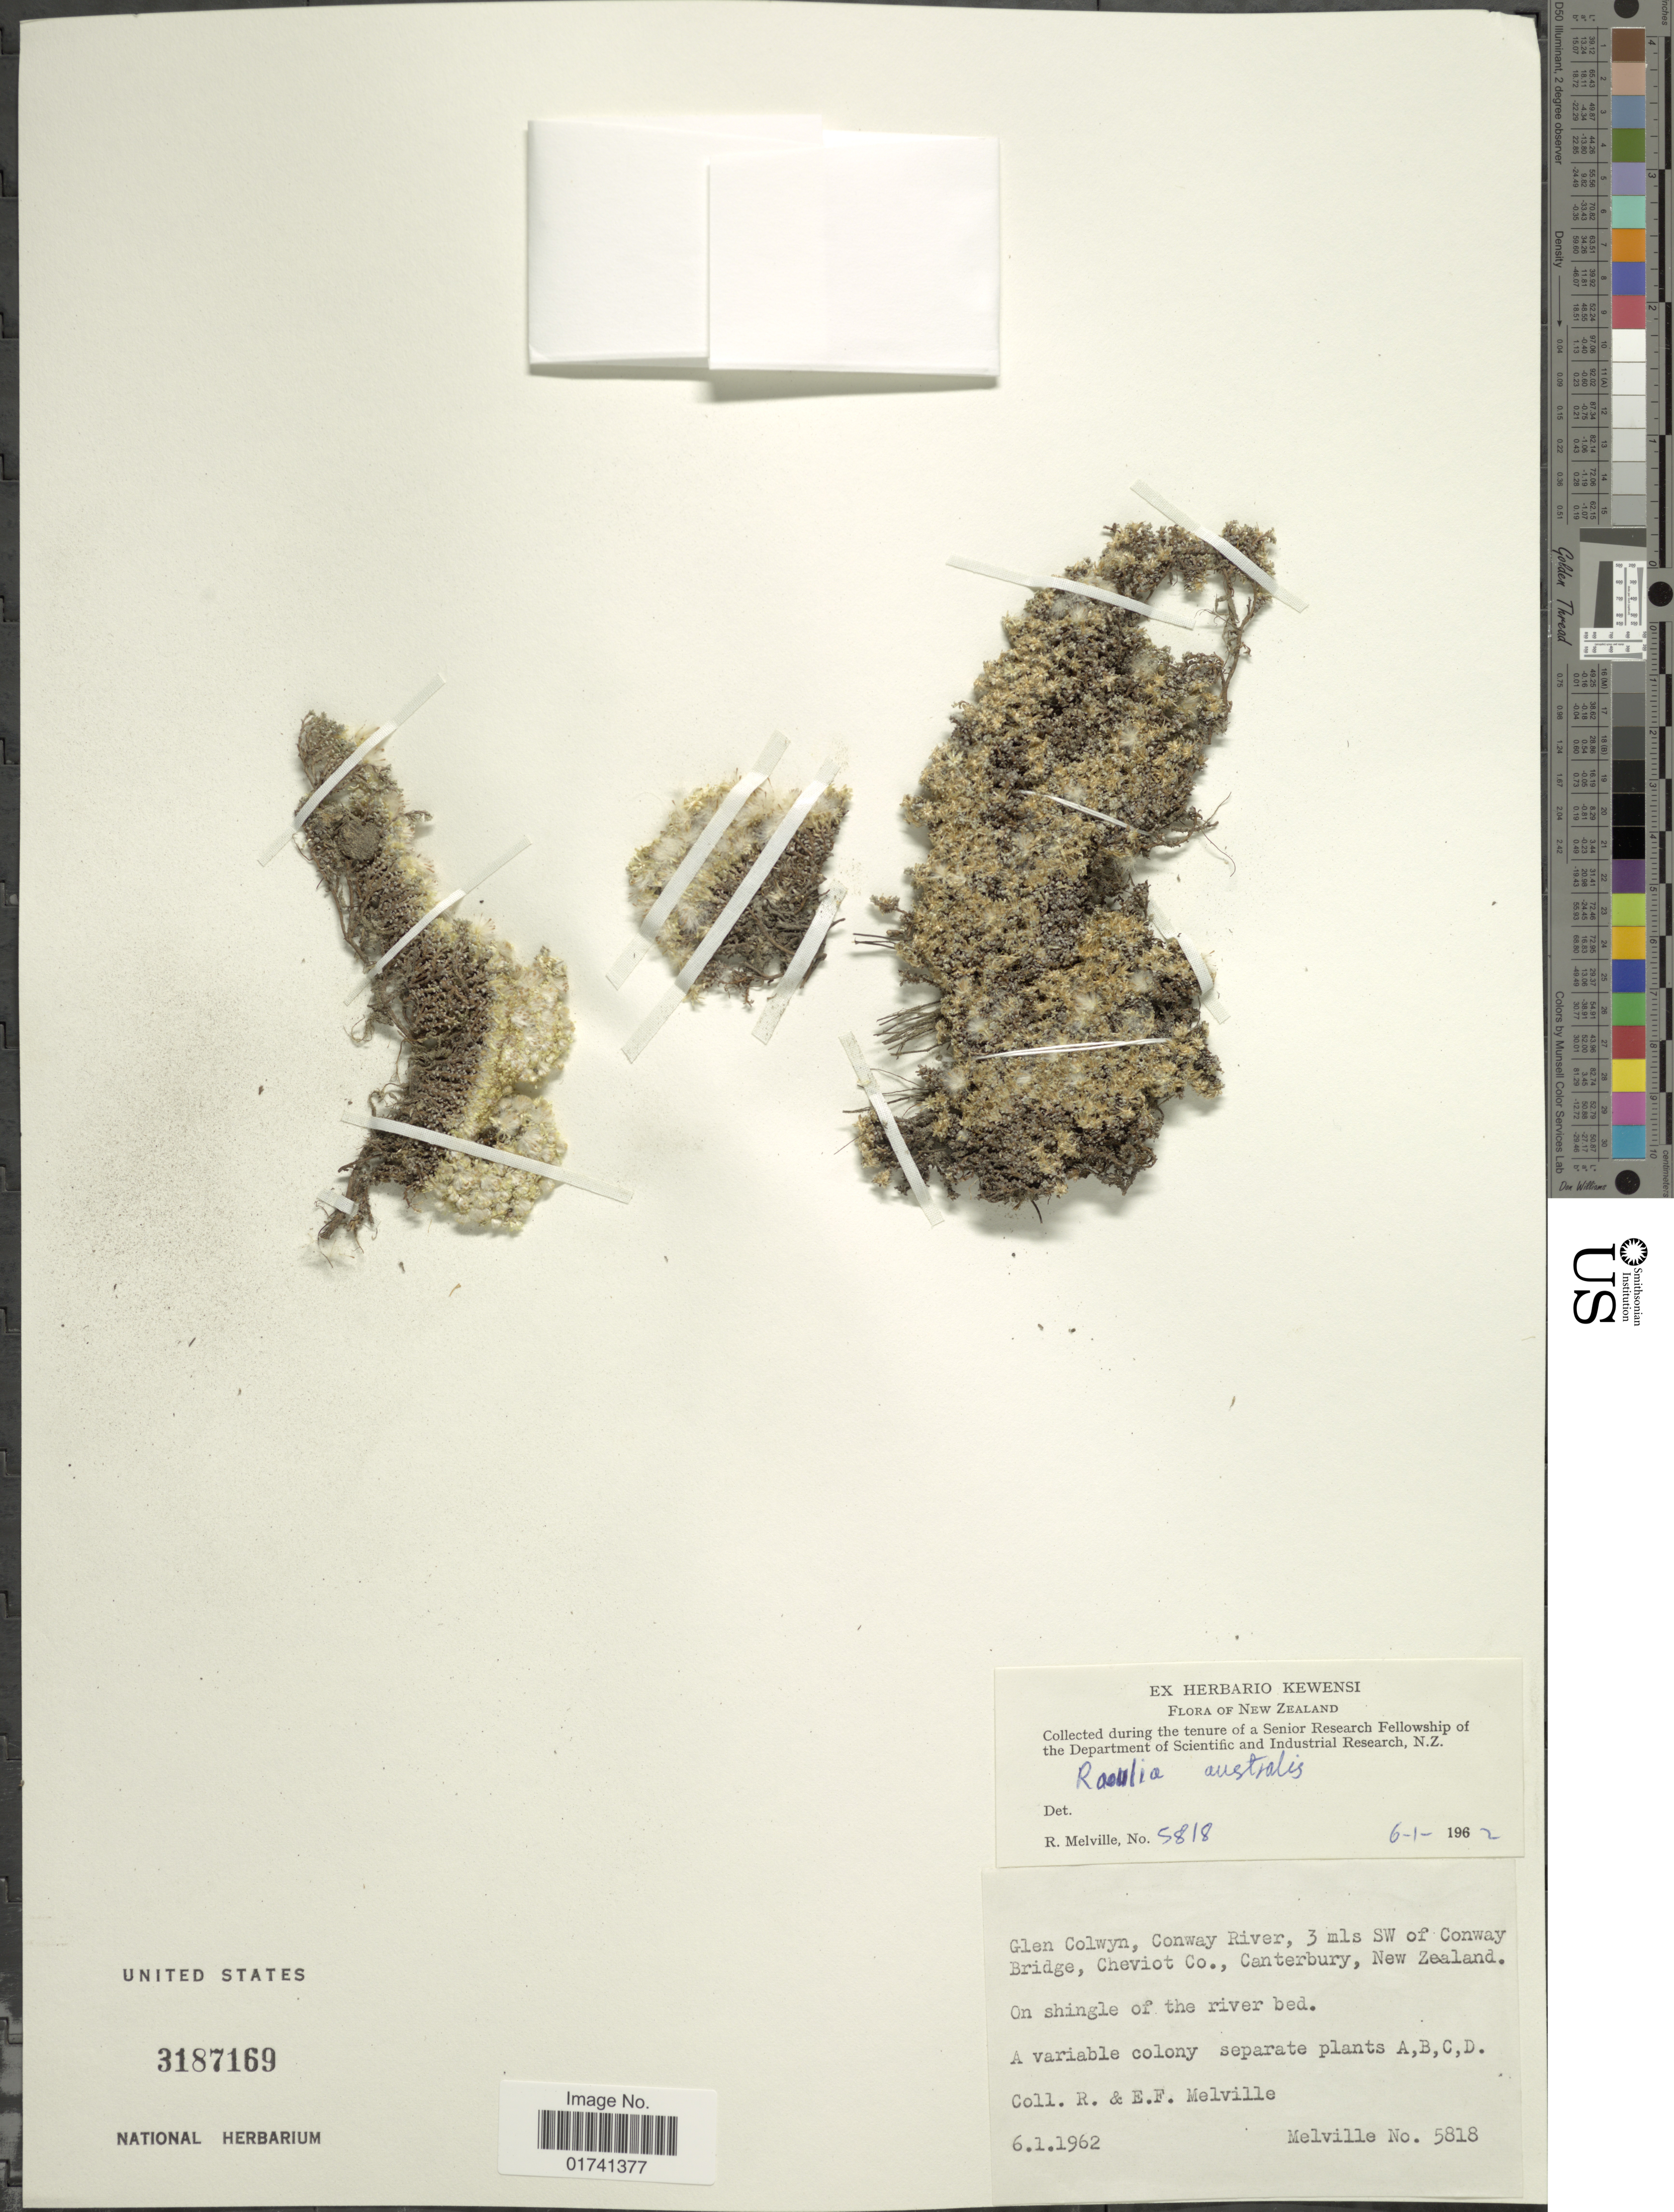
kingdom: Plantae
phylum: Tracheophyta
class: Magnoliopsida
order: Asterales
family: Asteraceae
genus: Raoulia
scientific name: Raoulia australis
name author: Hook. f.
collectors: R. Melville & E. Melville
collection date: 1962-01-06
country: New Zealand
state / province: Canterbury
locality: Glen Colwyn, Conway River, 3 mls SW of Conway Bridge, Cheviot Co., on shingle of the river bed.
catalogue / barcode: US 3187169